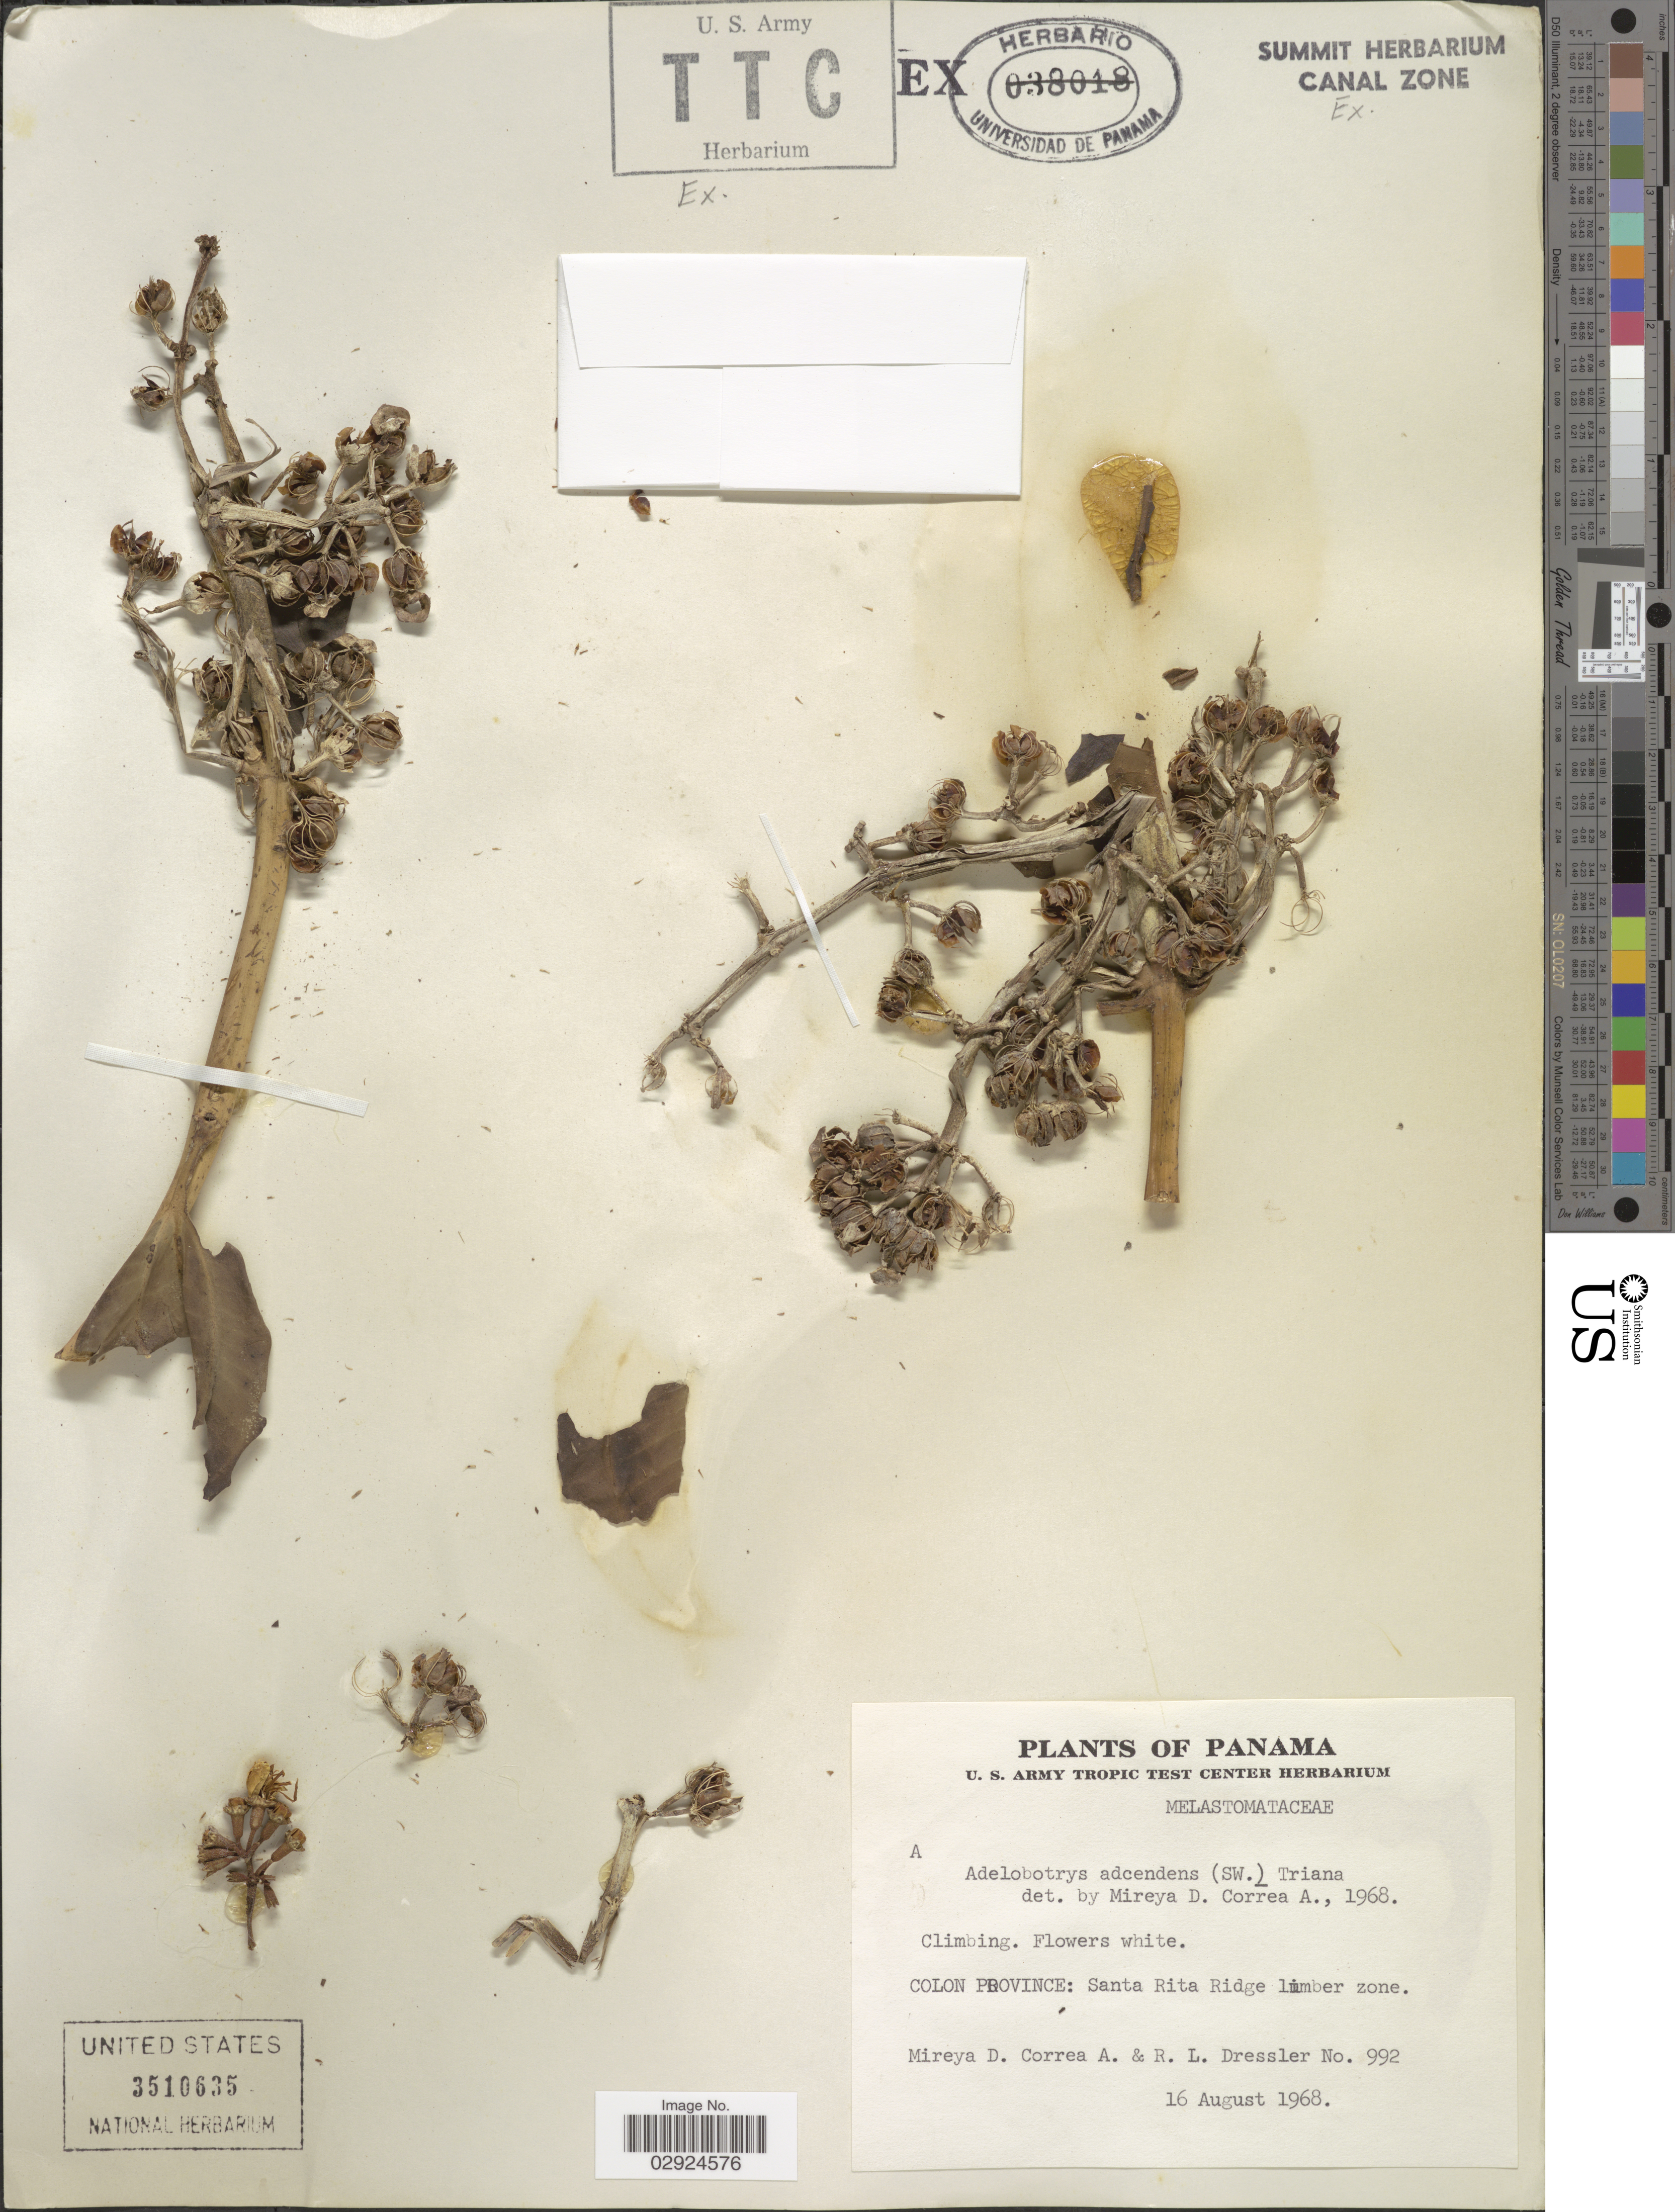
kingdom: Plantae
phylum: Tracheophyta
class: Magnoliopsida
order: Myrtales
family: Melastomataceae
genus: Adelobotrys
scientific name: Adelobotrys adscendens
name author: (Sw.) Triana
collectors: M. D. Corrêa-A. & R. Dressler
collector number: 992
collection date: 1968-08-16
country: Panama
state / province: Colón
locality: Colon Province: Santa Rita Ridge lumber zone.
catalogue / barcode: US 3510635